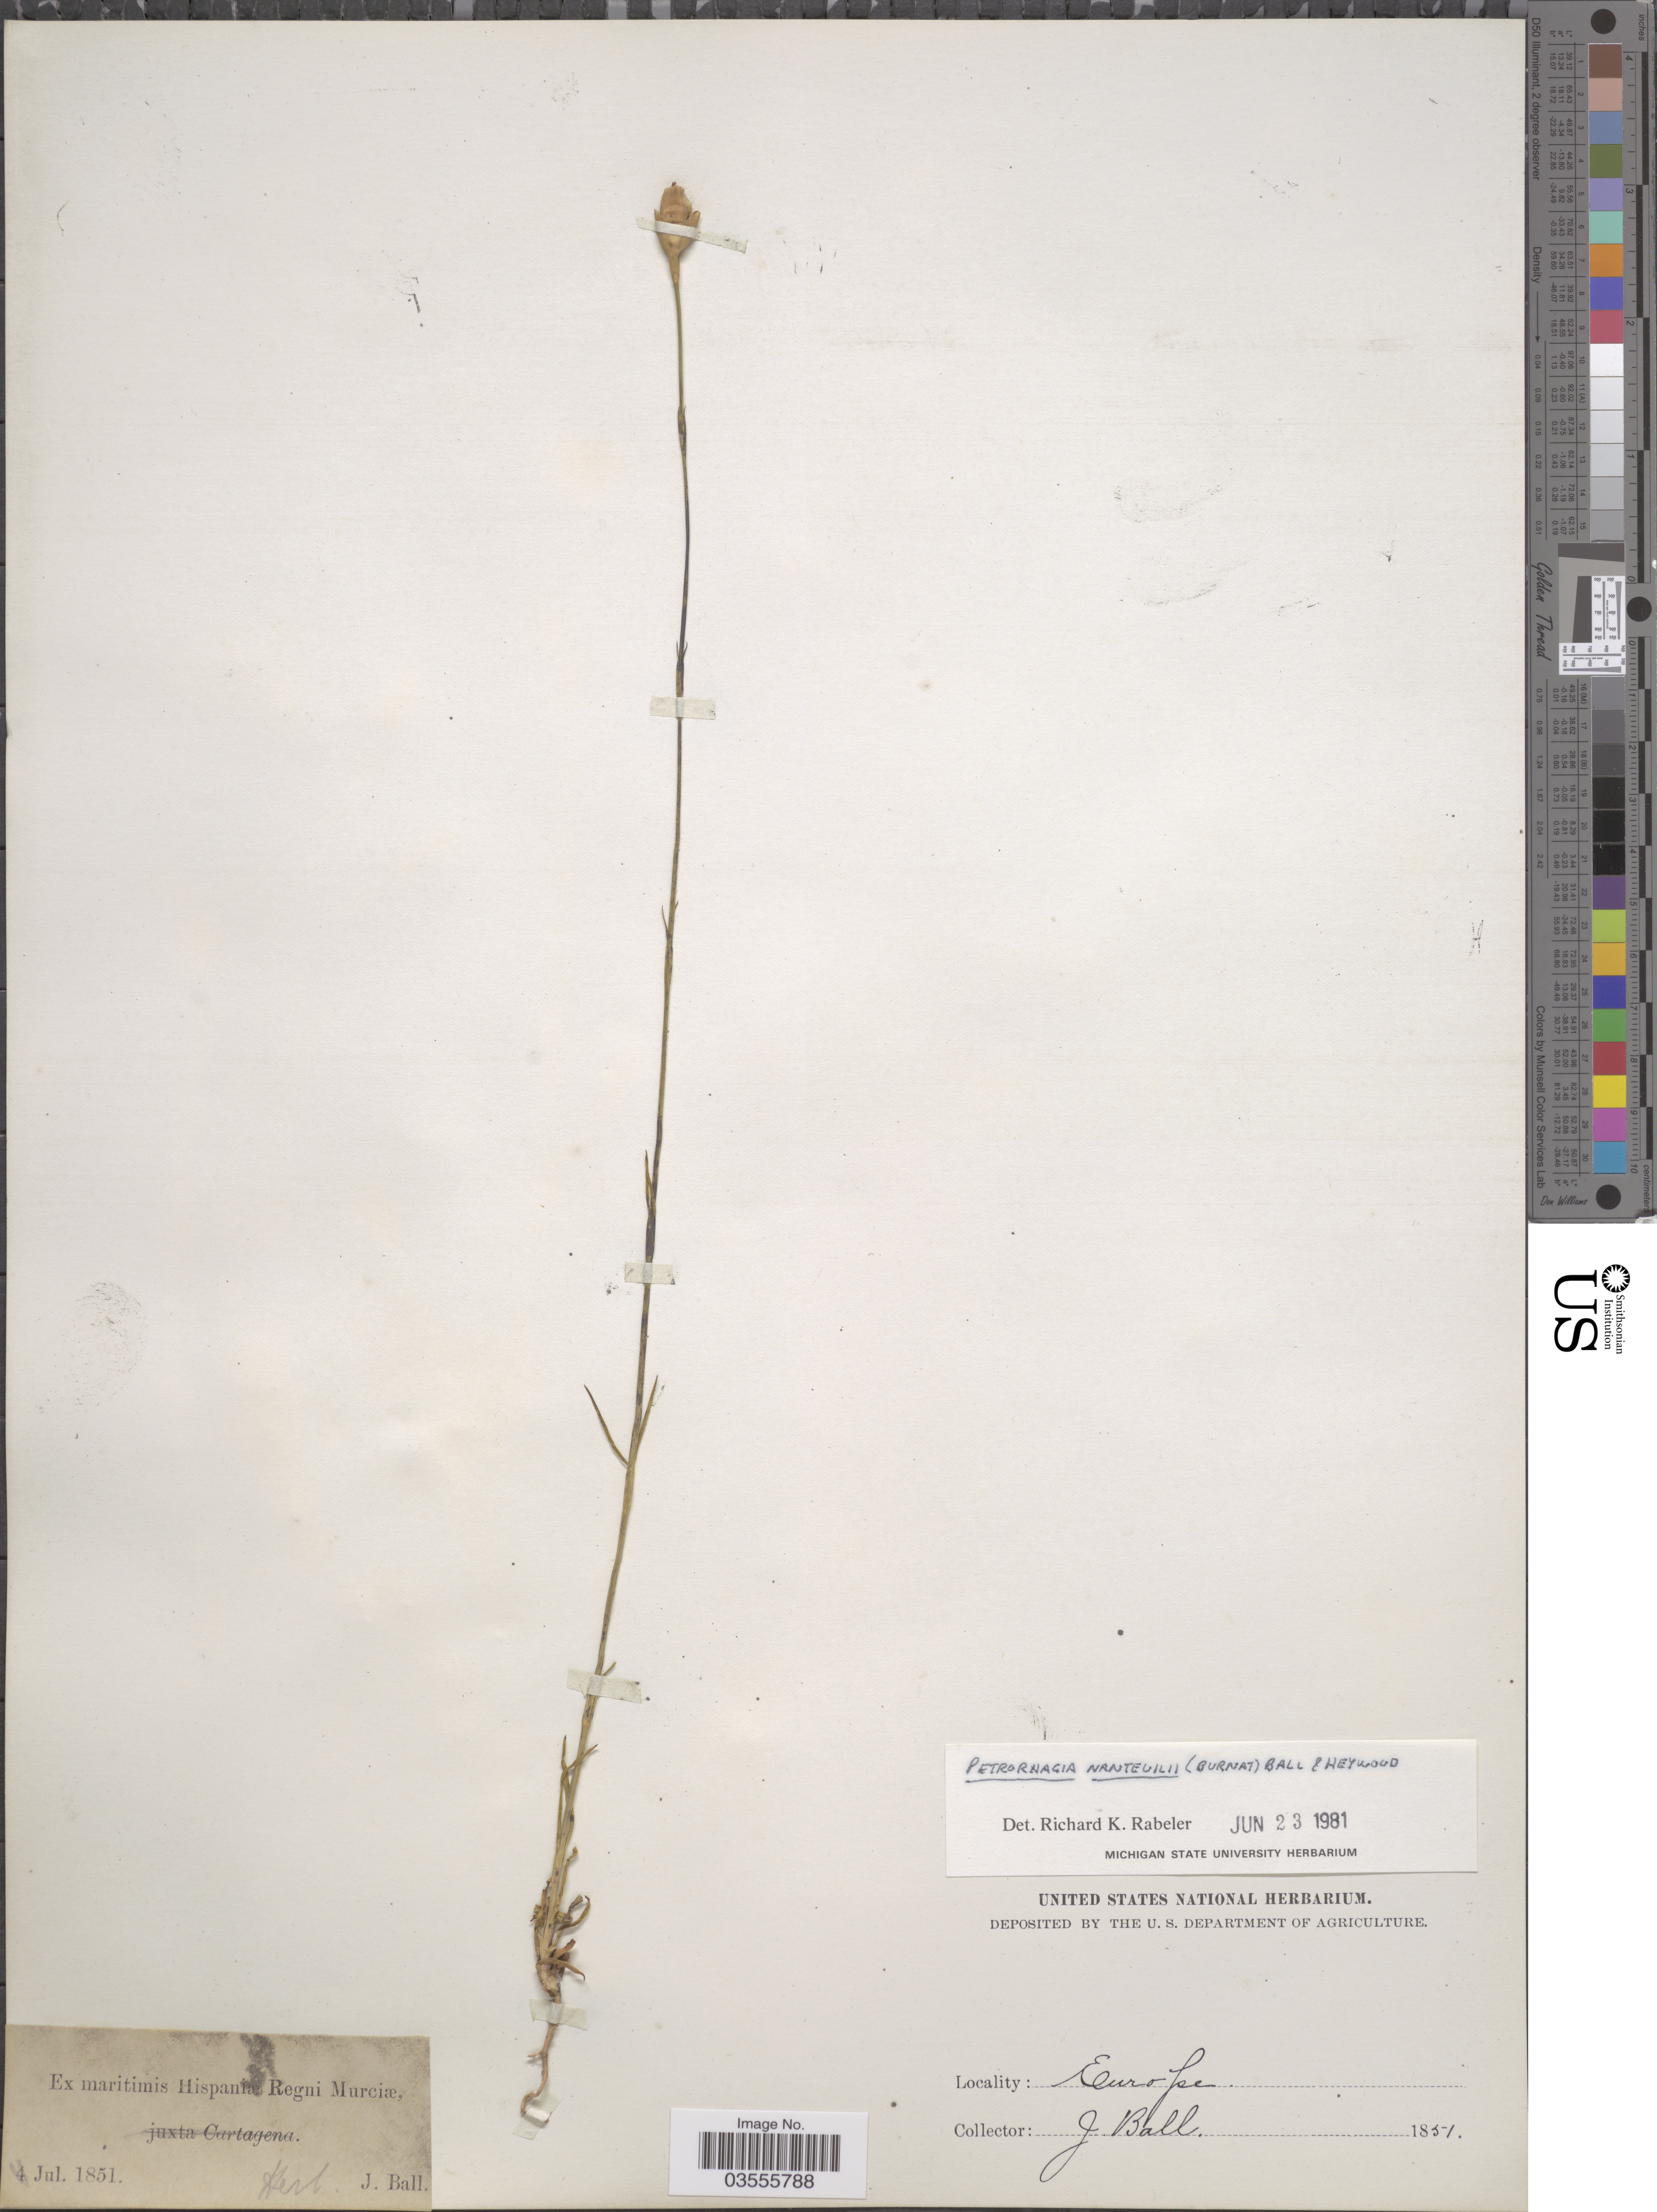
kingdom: Plantae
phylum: Tracheophyta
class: Magnoliopsida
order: Caryophyllales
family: Caryophyllaceae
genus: Petrorhagia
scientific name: Petrorhagia nanteuilii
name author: (Burnat) P.W. Ball & Heywood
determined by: Rabeler, P. K.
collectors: J. Ball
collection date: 1851-07-04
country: Spain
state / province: Murcia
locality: Ex maritimis Hispaniæ Regni Murciæ.